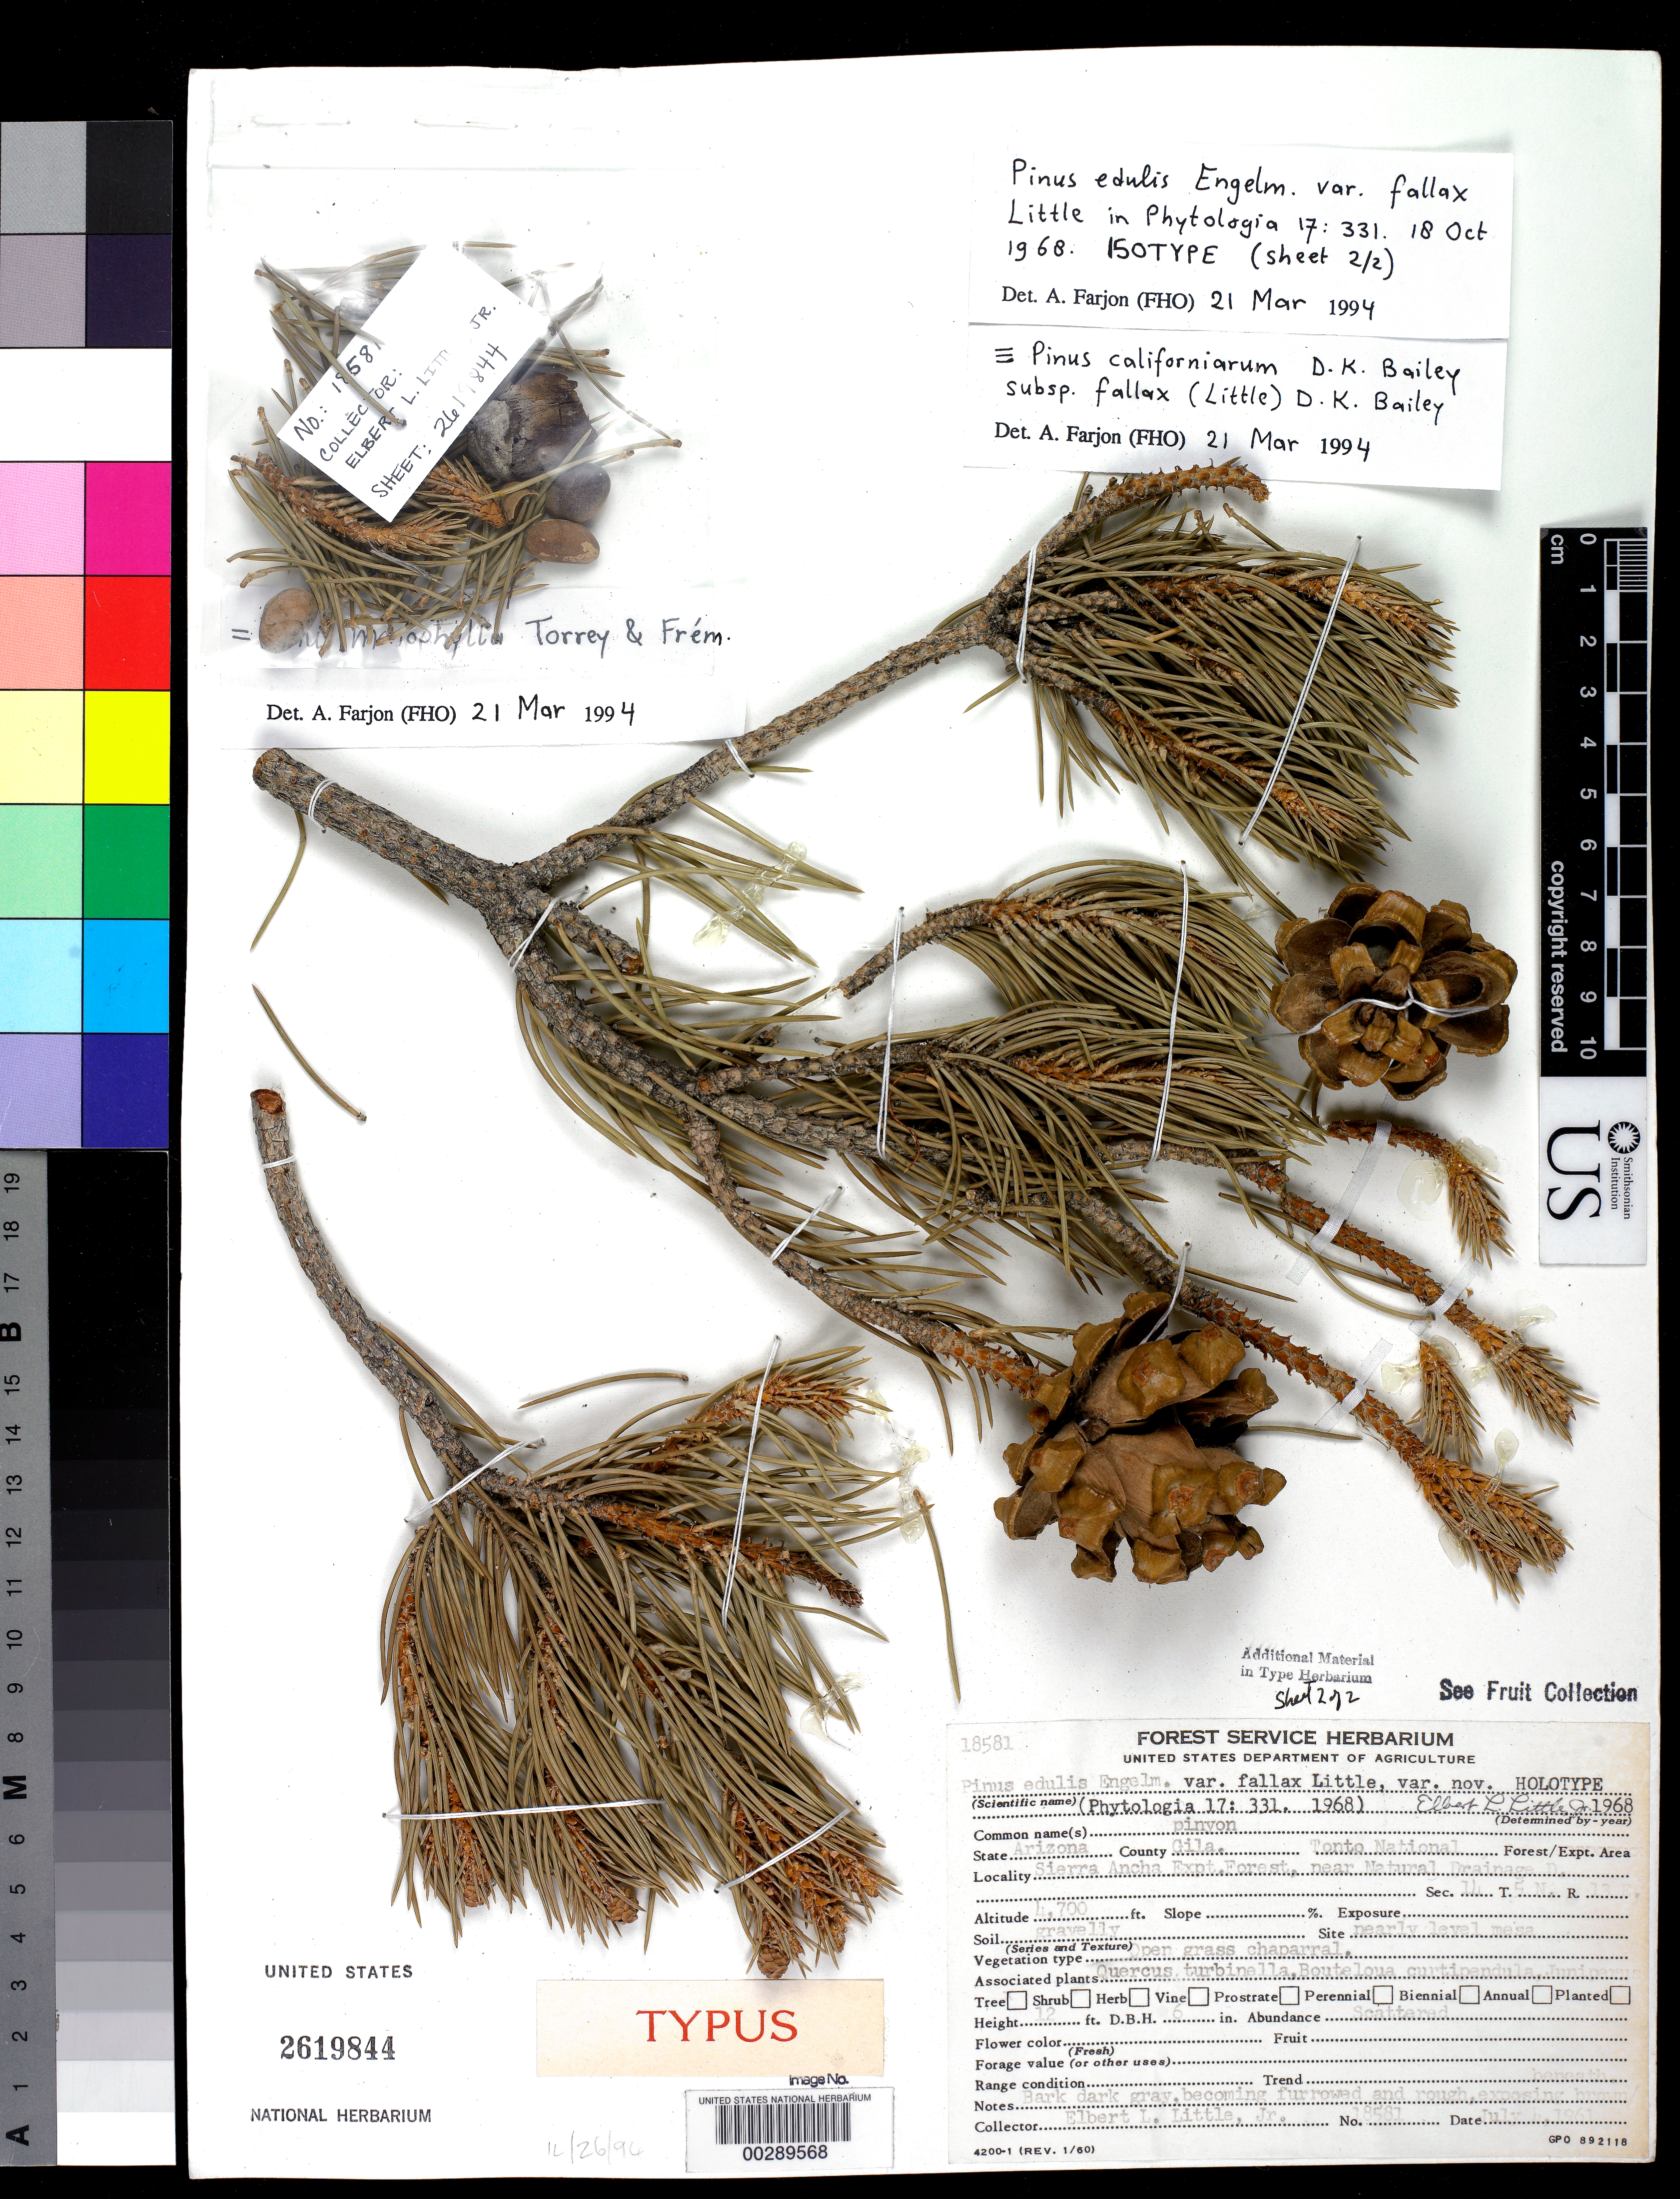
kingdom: Plantae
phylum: Tracheophyta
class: Pinopsida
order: Pinales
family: Pinaceae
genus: Pinus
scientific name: Pinus edulis var. fallax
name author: Little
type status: Holotype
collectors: E. L. Little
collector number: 18581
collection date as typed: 04 Jul 1961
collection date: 1961-07-04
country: United States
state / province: Arizona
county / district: Gila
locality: Tonto National Forest, Sierra Ancha Expt. Forest, near natural drainage d.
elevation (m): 1433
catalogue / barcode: US 2619844